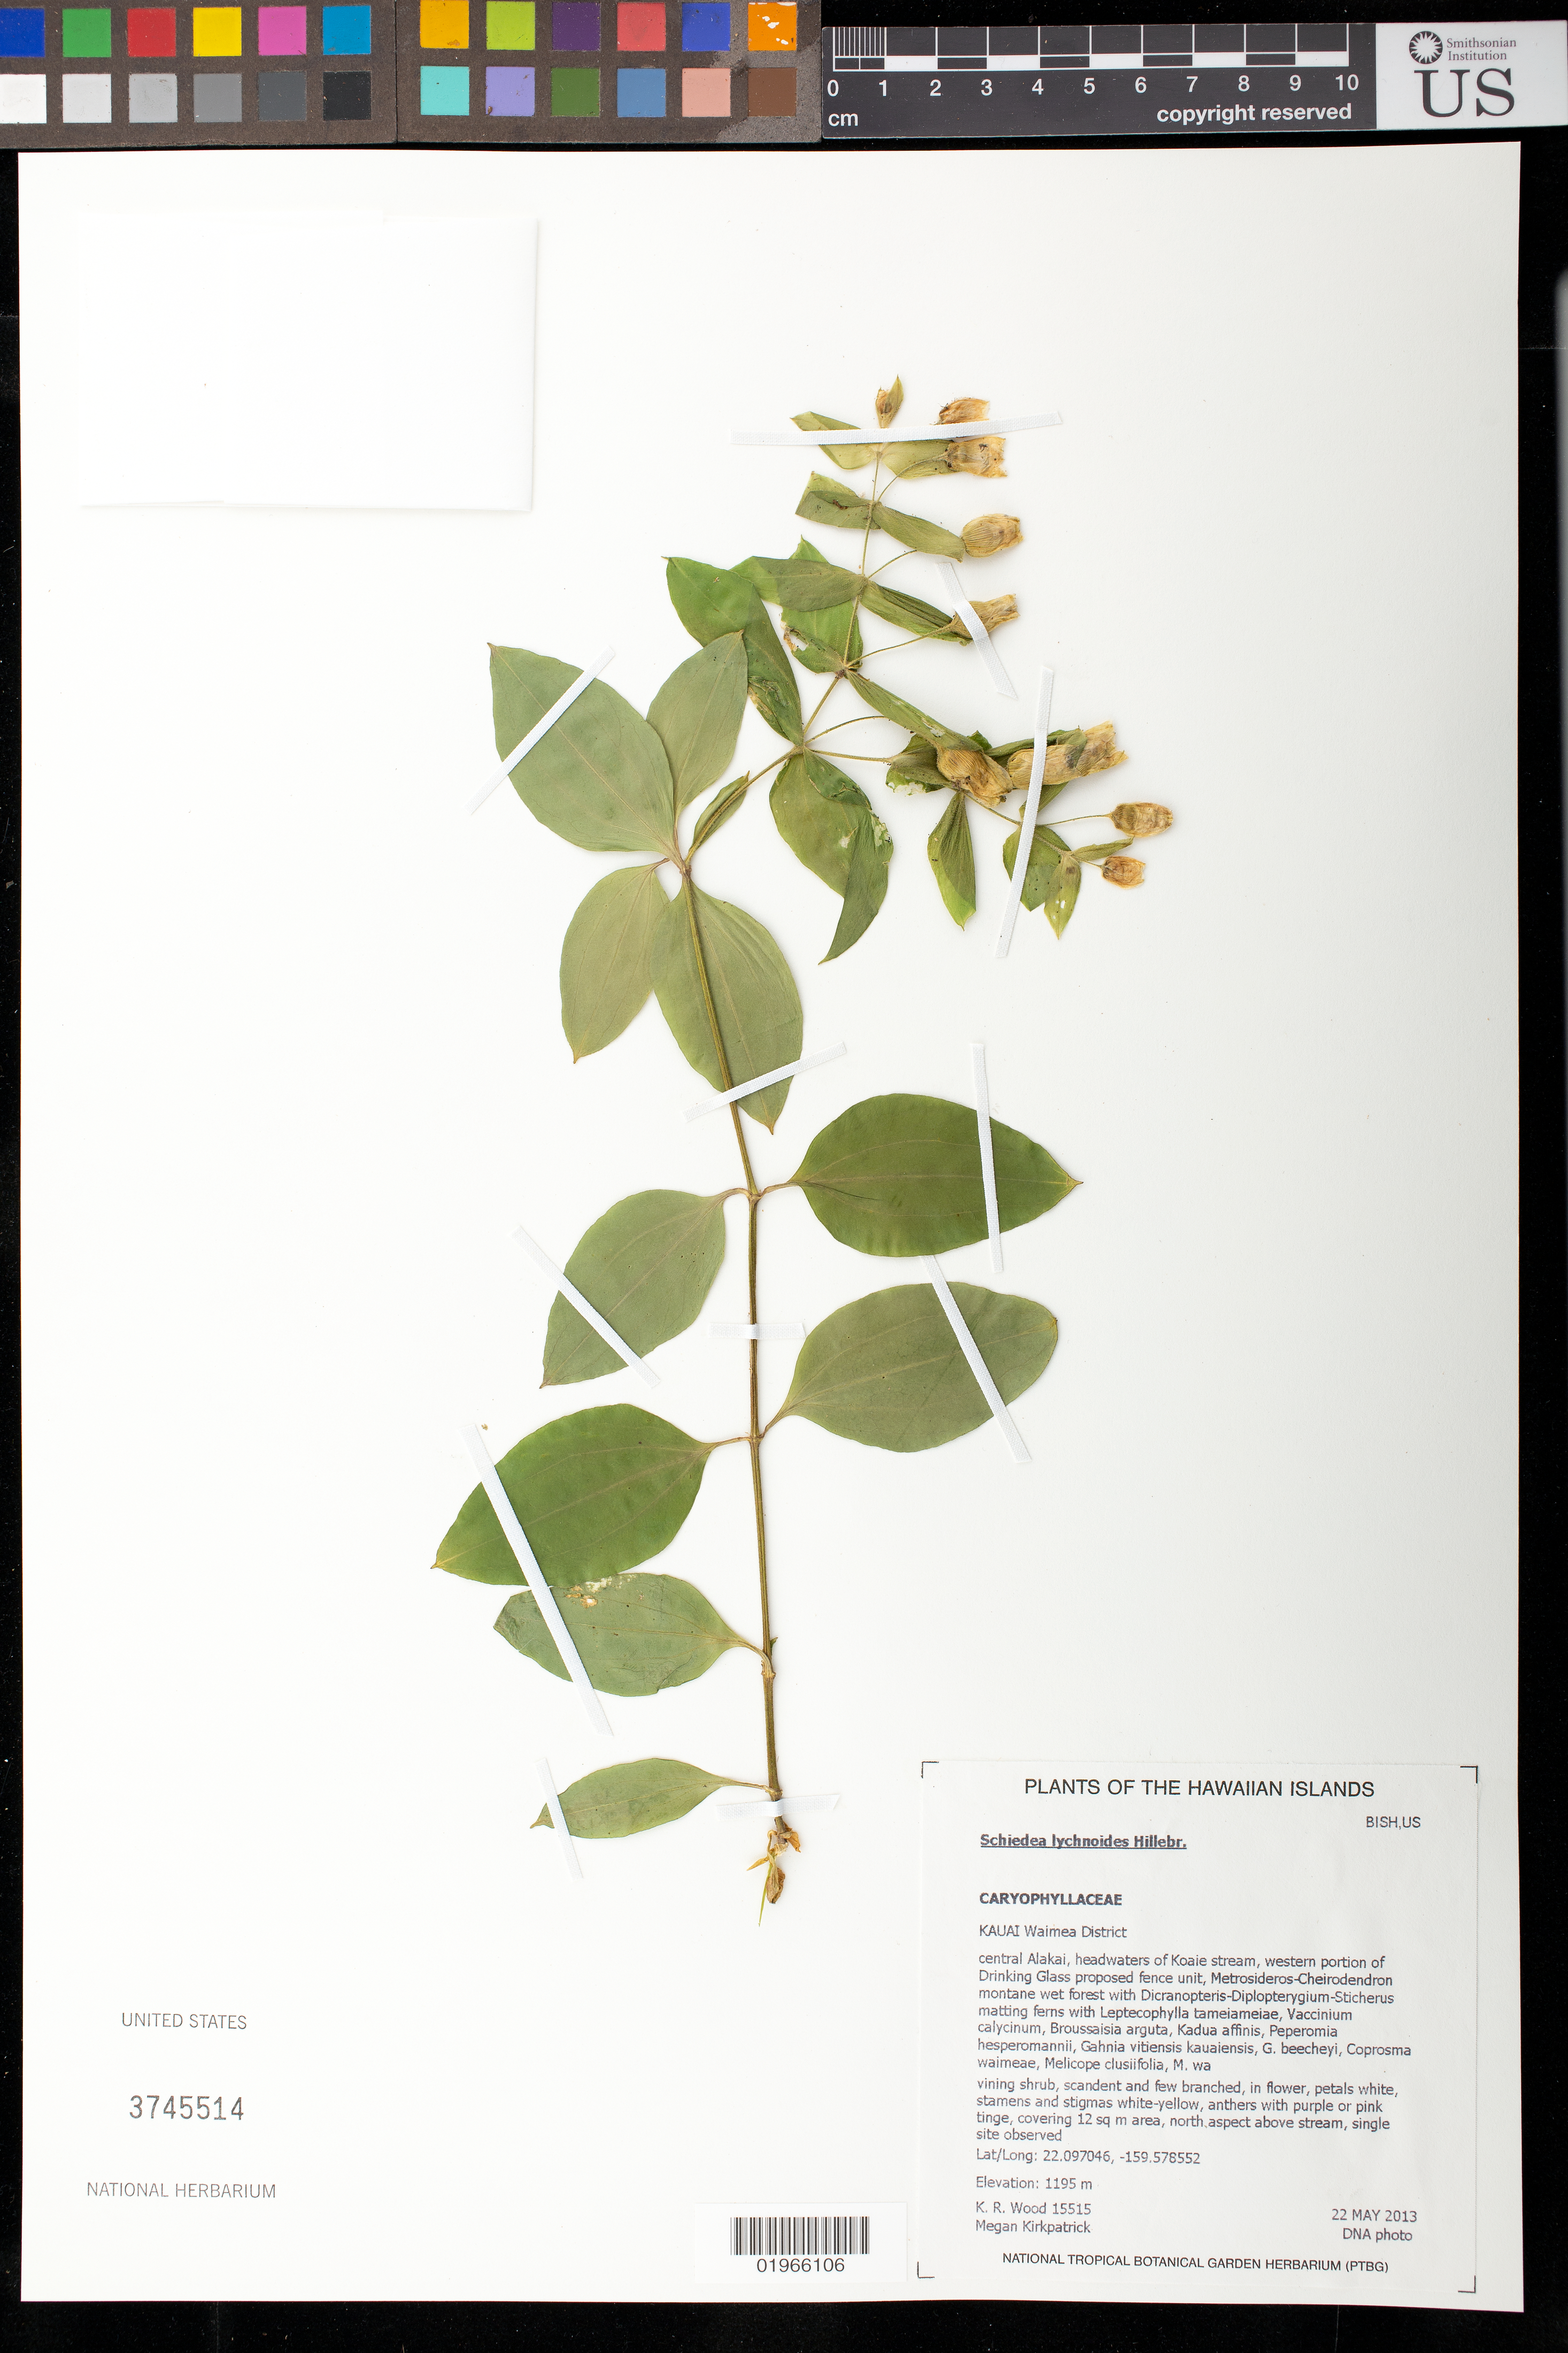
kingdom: Plantae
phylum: Tracheophyta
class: Magnoliopsida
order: Caryophyllales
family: Caryophyllaceae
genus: Schiedea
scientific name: Schiedea lychnoides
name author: Hillebr.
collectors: K. R. Wood & M. Kirkpatrick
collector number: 15515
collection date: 2013-05-22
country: United States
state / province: Hawaii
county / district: Kauai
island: Kaua'i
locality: Waimea District, central Alakai, headwater of Koaie stream, southern portion of Drinking Glass proposed fence unit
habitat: Montane wet forest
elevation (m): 1195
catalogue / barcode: US 3745514